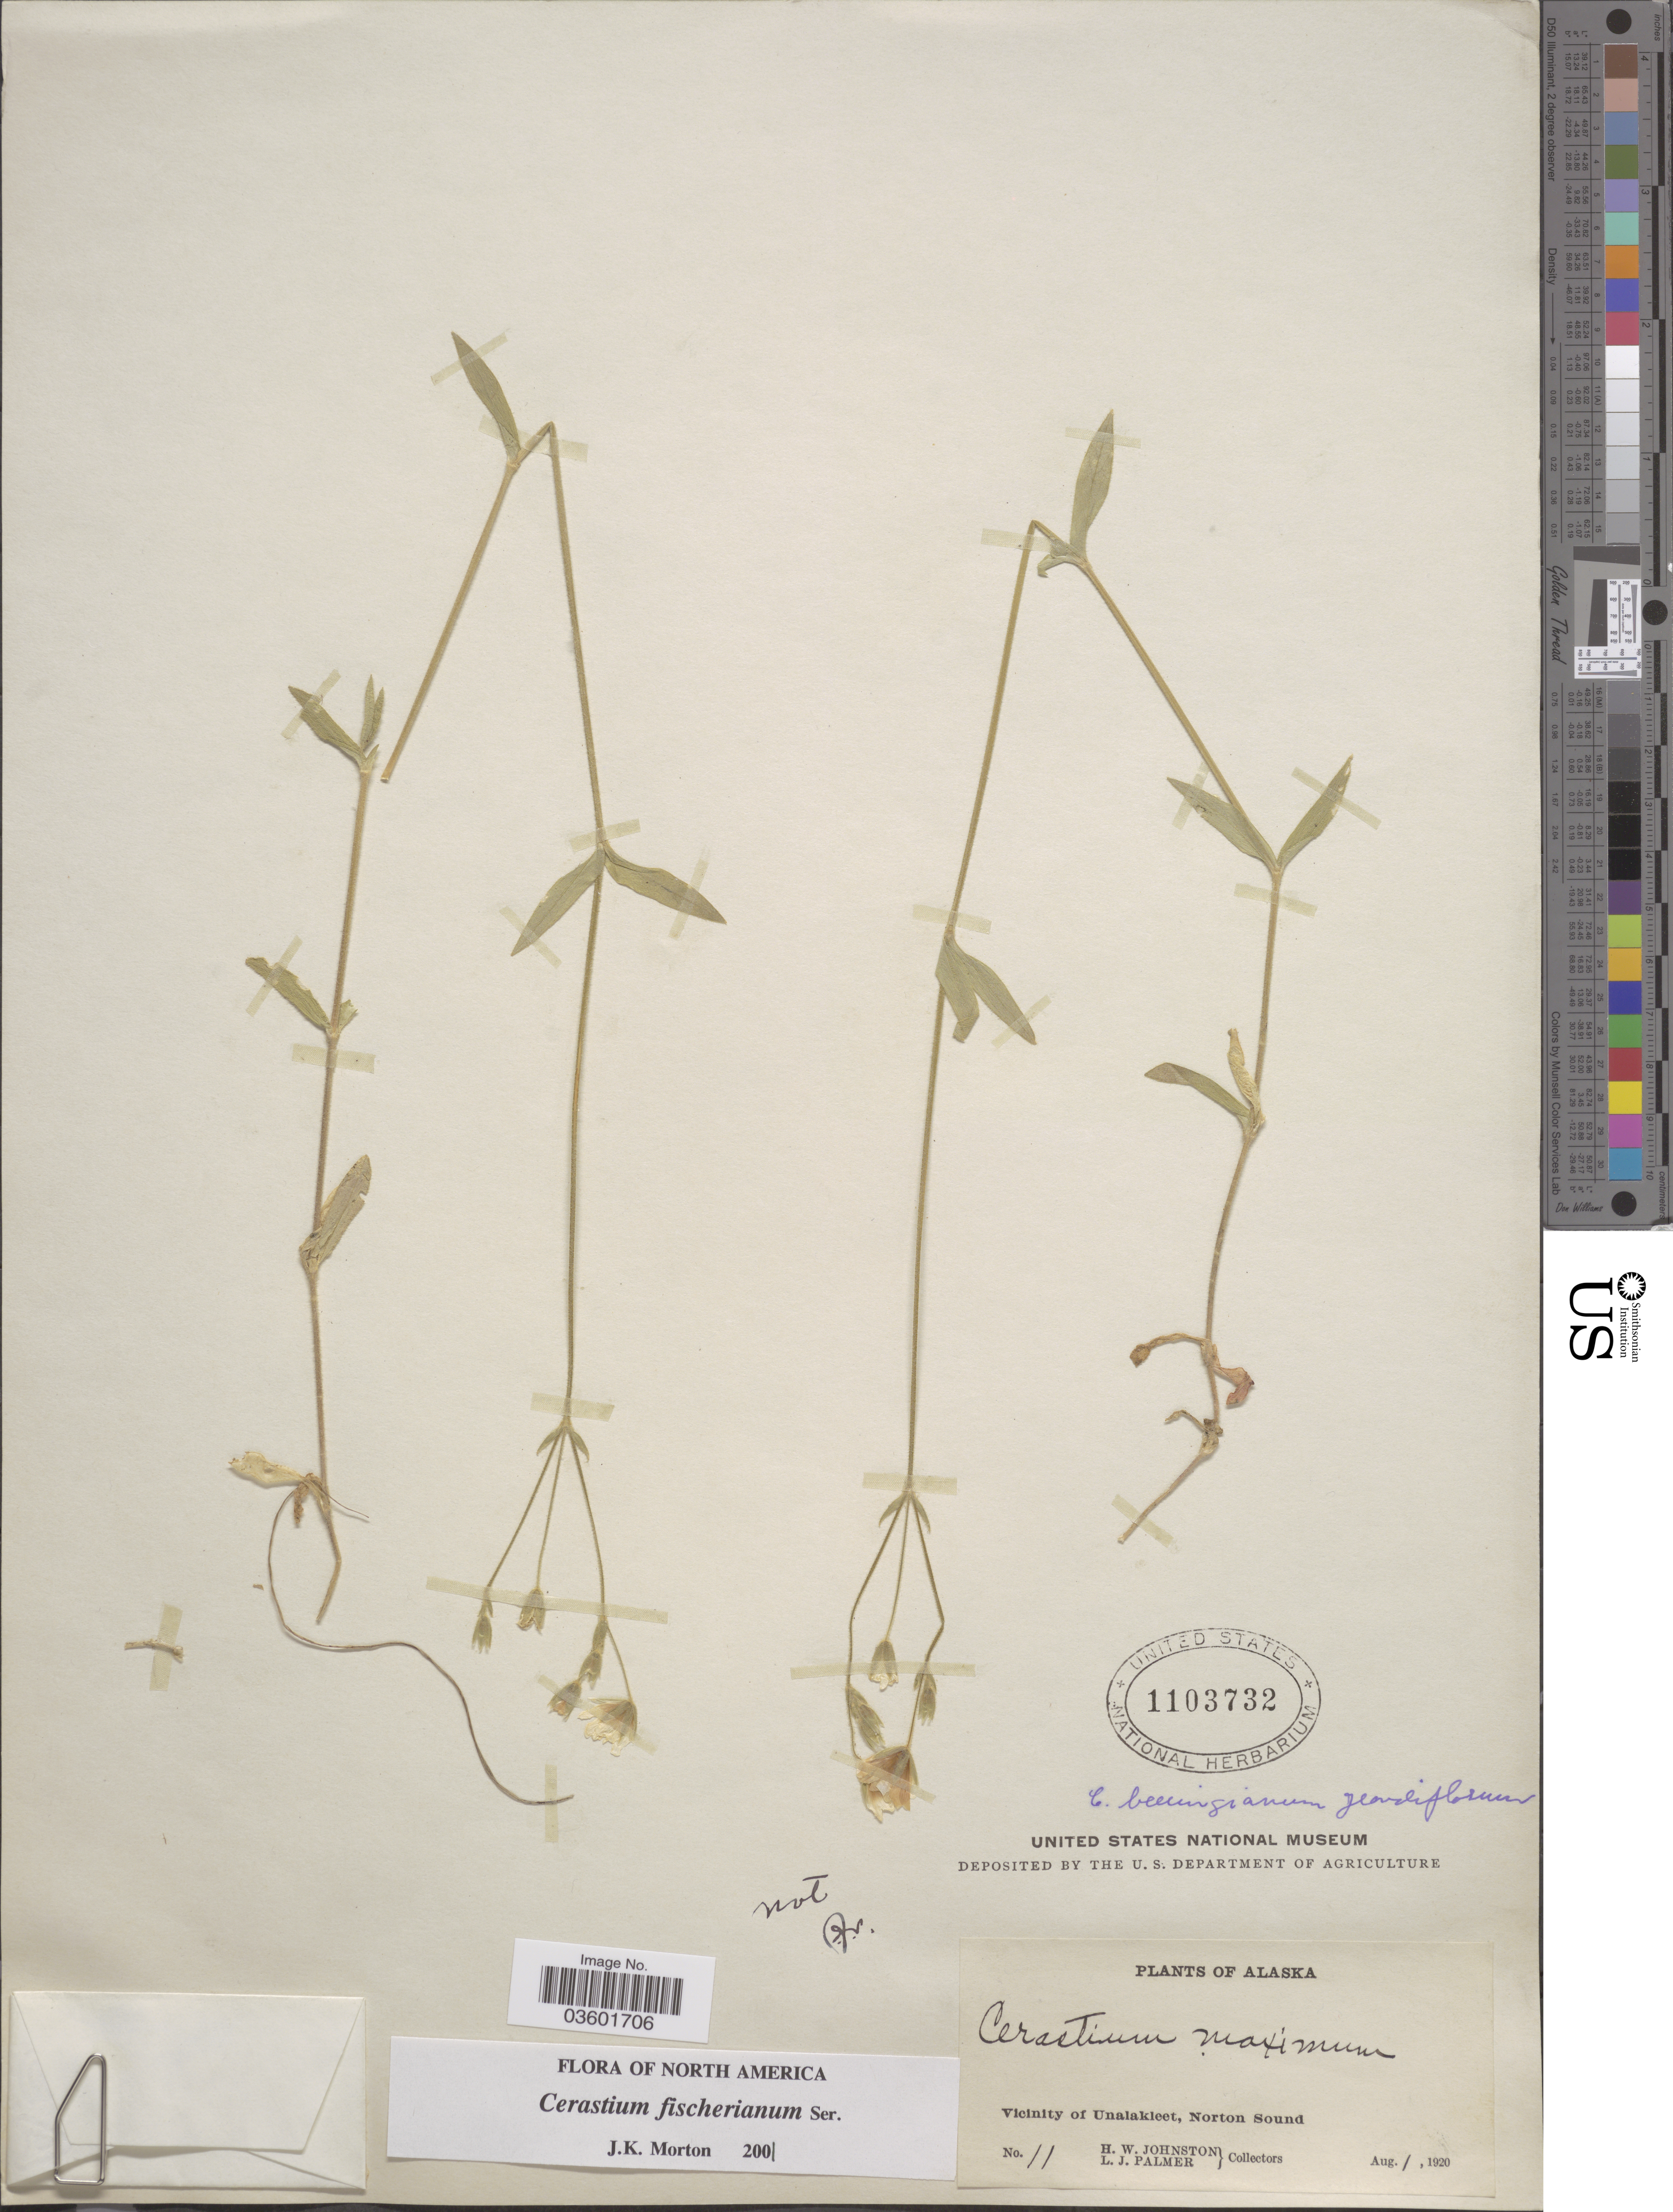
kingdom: Plantae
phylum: Tracheophyta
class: Magnoliopsida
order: Caryophyllales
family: Caryophyllaceae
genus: Cerastium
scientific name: Cerastium fischerianum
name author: Ser.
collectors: H. W. Johnston & L. J. Palmer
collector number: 11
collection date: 1920-08-01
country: United States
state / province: Alaska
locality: Vicinity of Unalakleet, Norton Sound.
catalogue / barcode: US 1103732